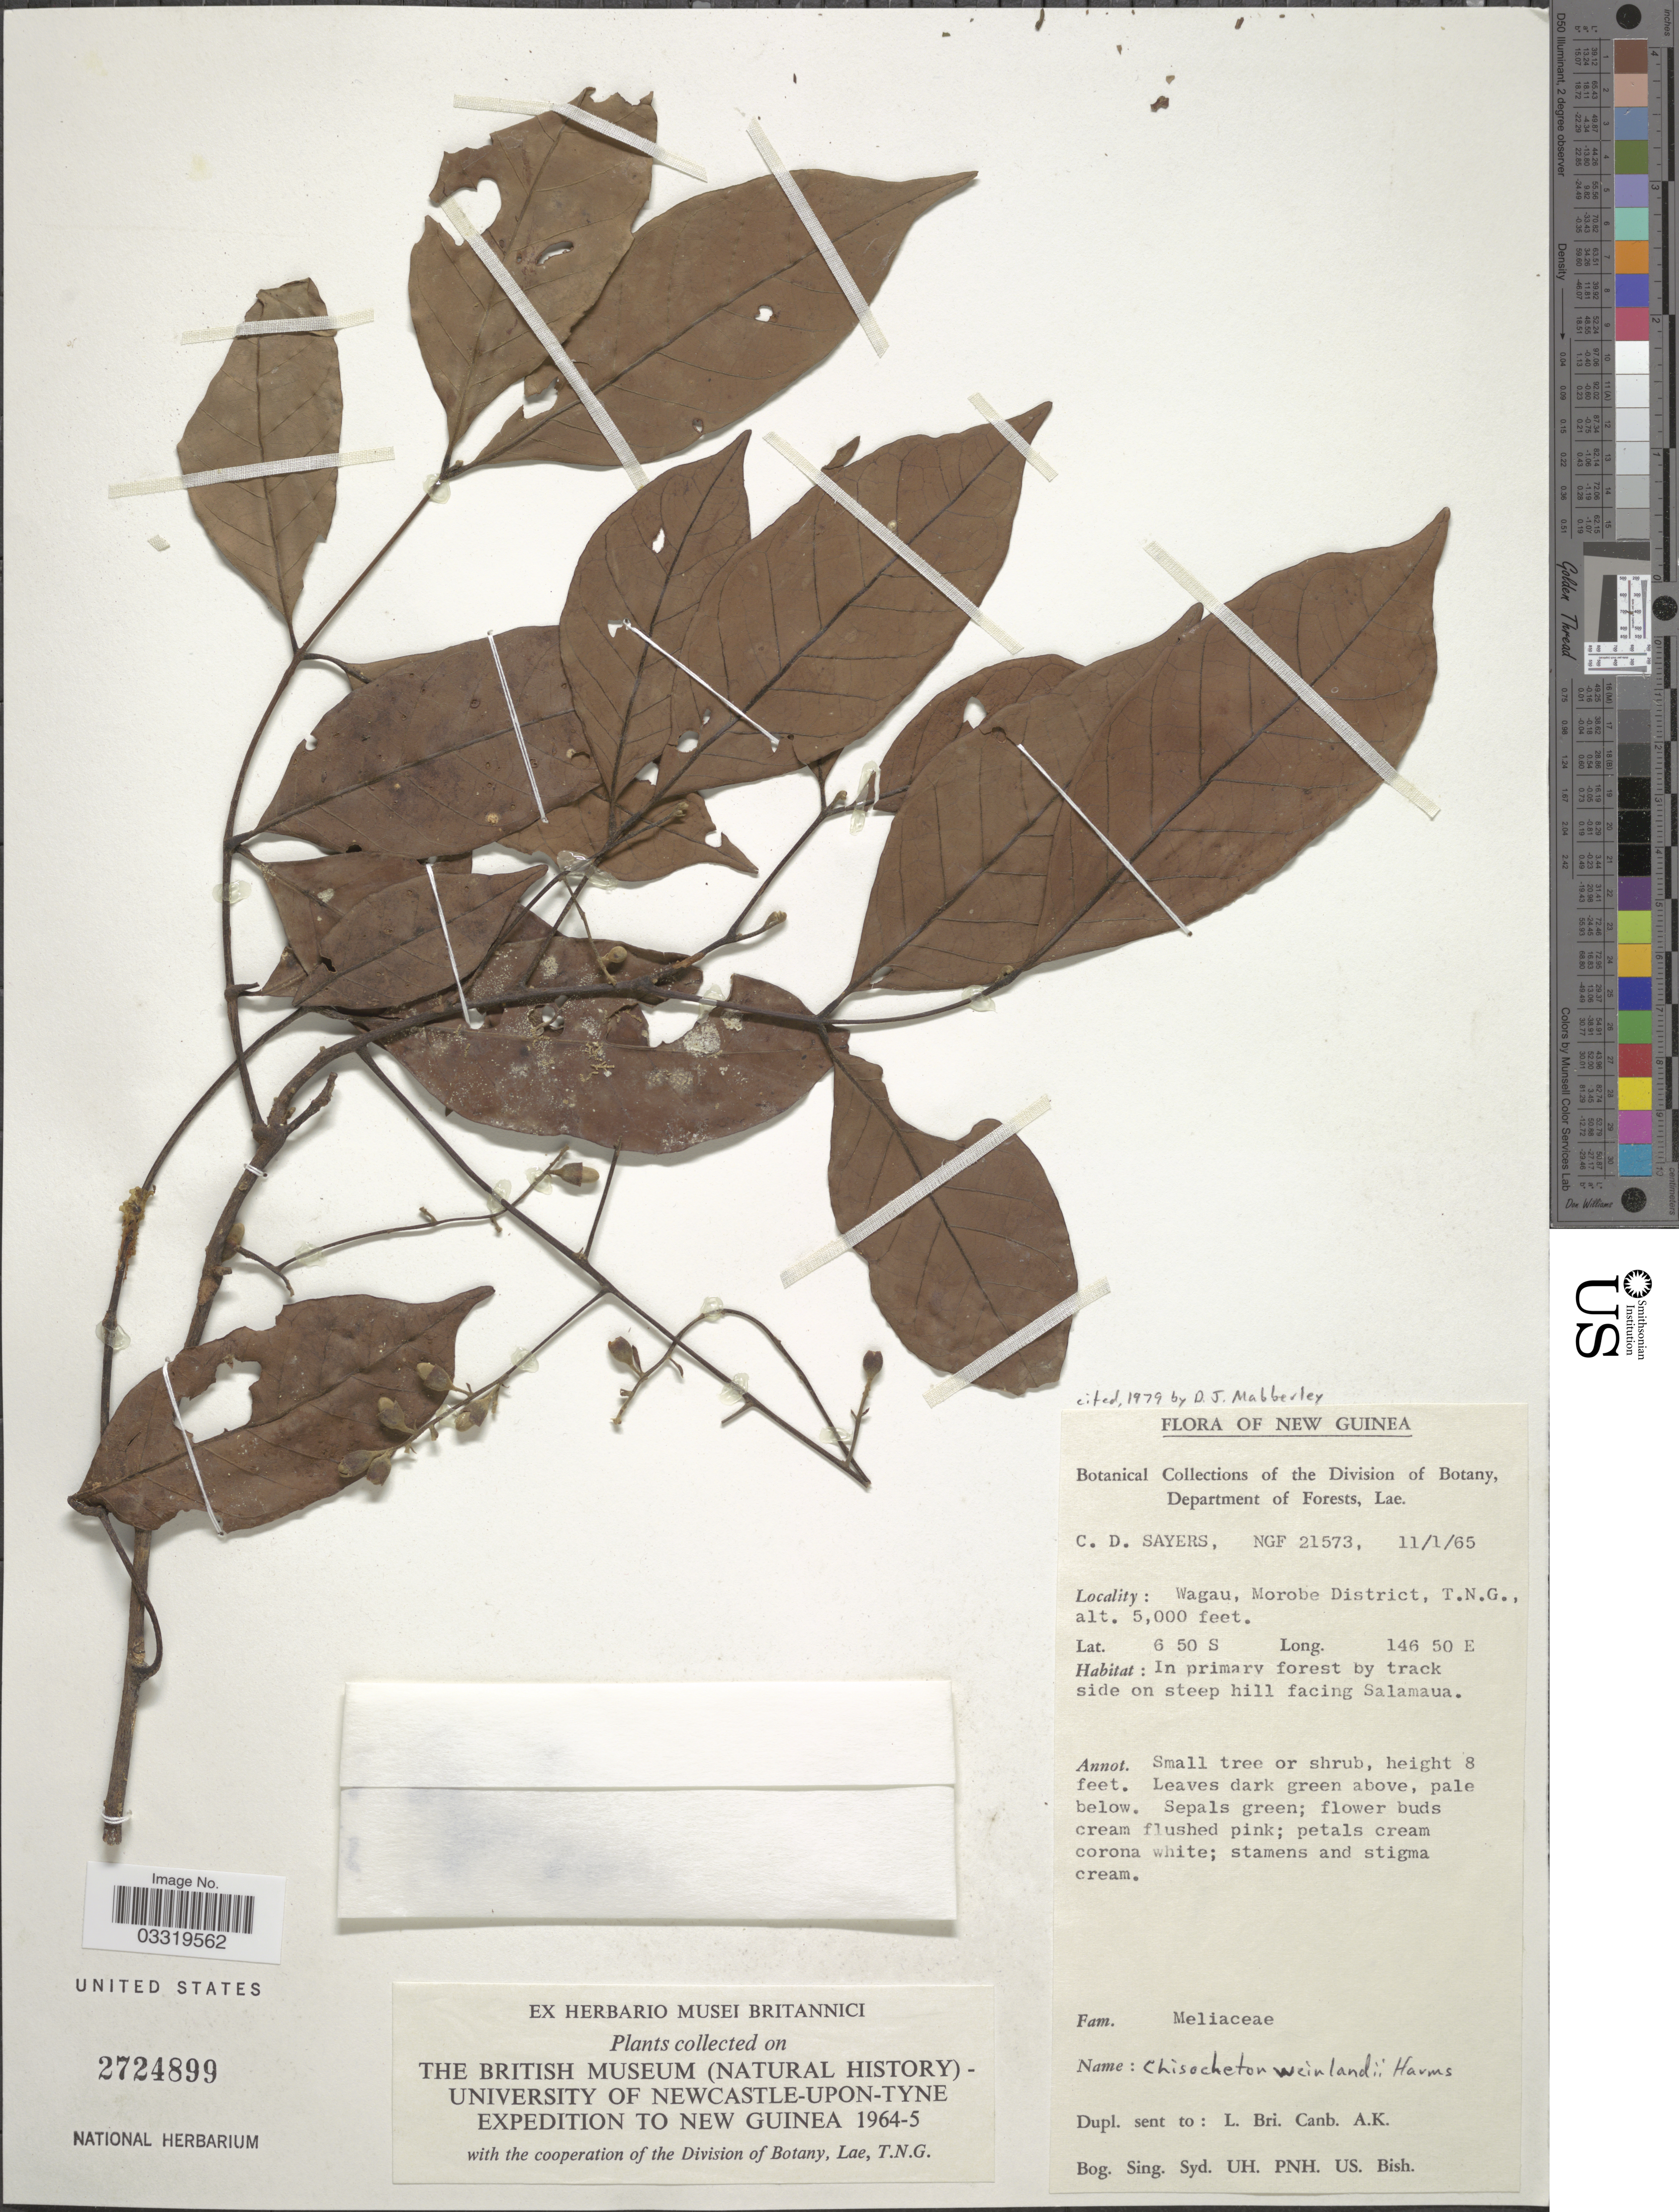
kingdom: Plantae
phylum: Tracheophyta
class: Magnoliopsida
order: Sapindales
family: Meliaceae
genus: Chisocheton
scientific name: Chisocheton lasiocarpus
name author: (Miq.) Valeton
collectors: C. Sayers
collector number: NGF21573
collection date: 1965-01-11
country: Papua New Guinea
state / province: Morobe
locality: New Guinea. Wagau, Morobe District, T.N.G., In primary forest by track side on steep hill facing Salamaua.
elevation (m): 1524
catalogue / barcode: US 2724899